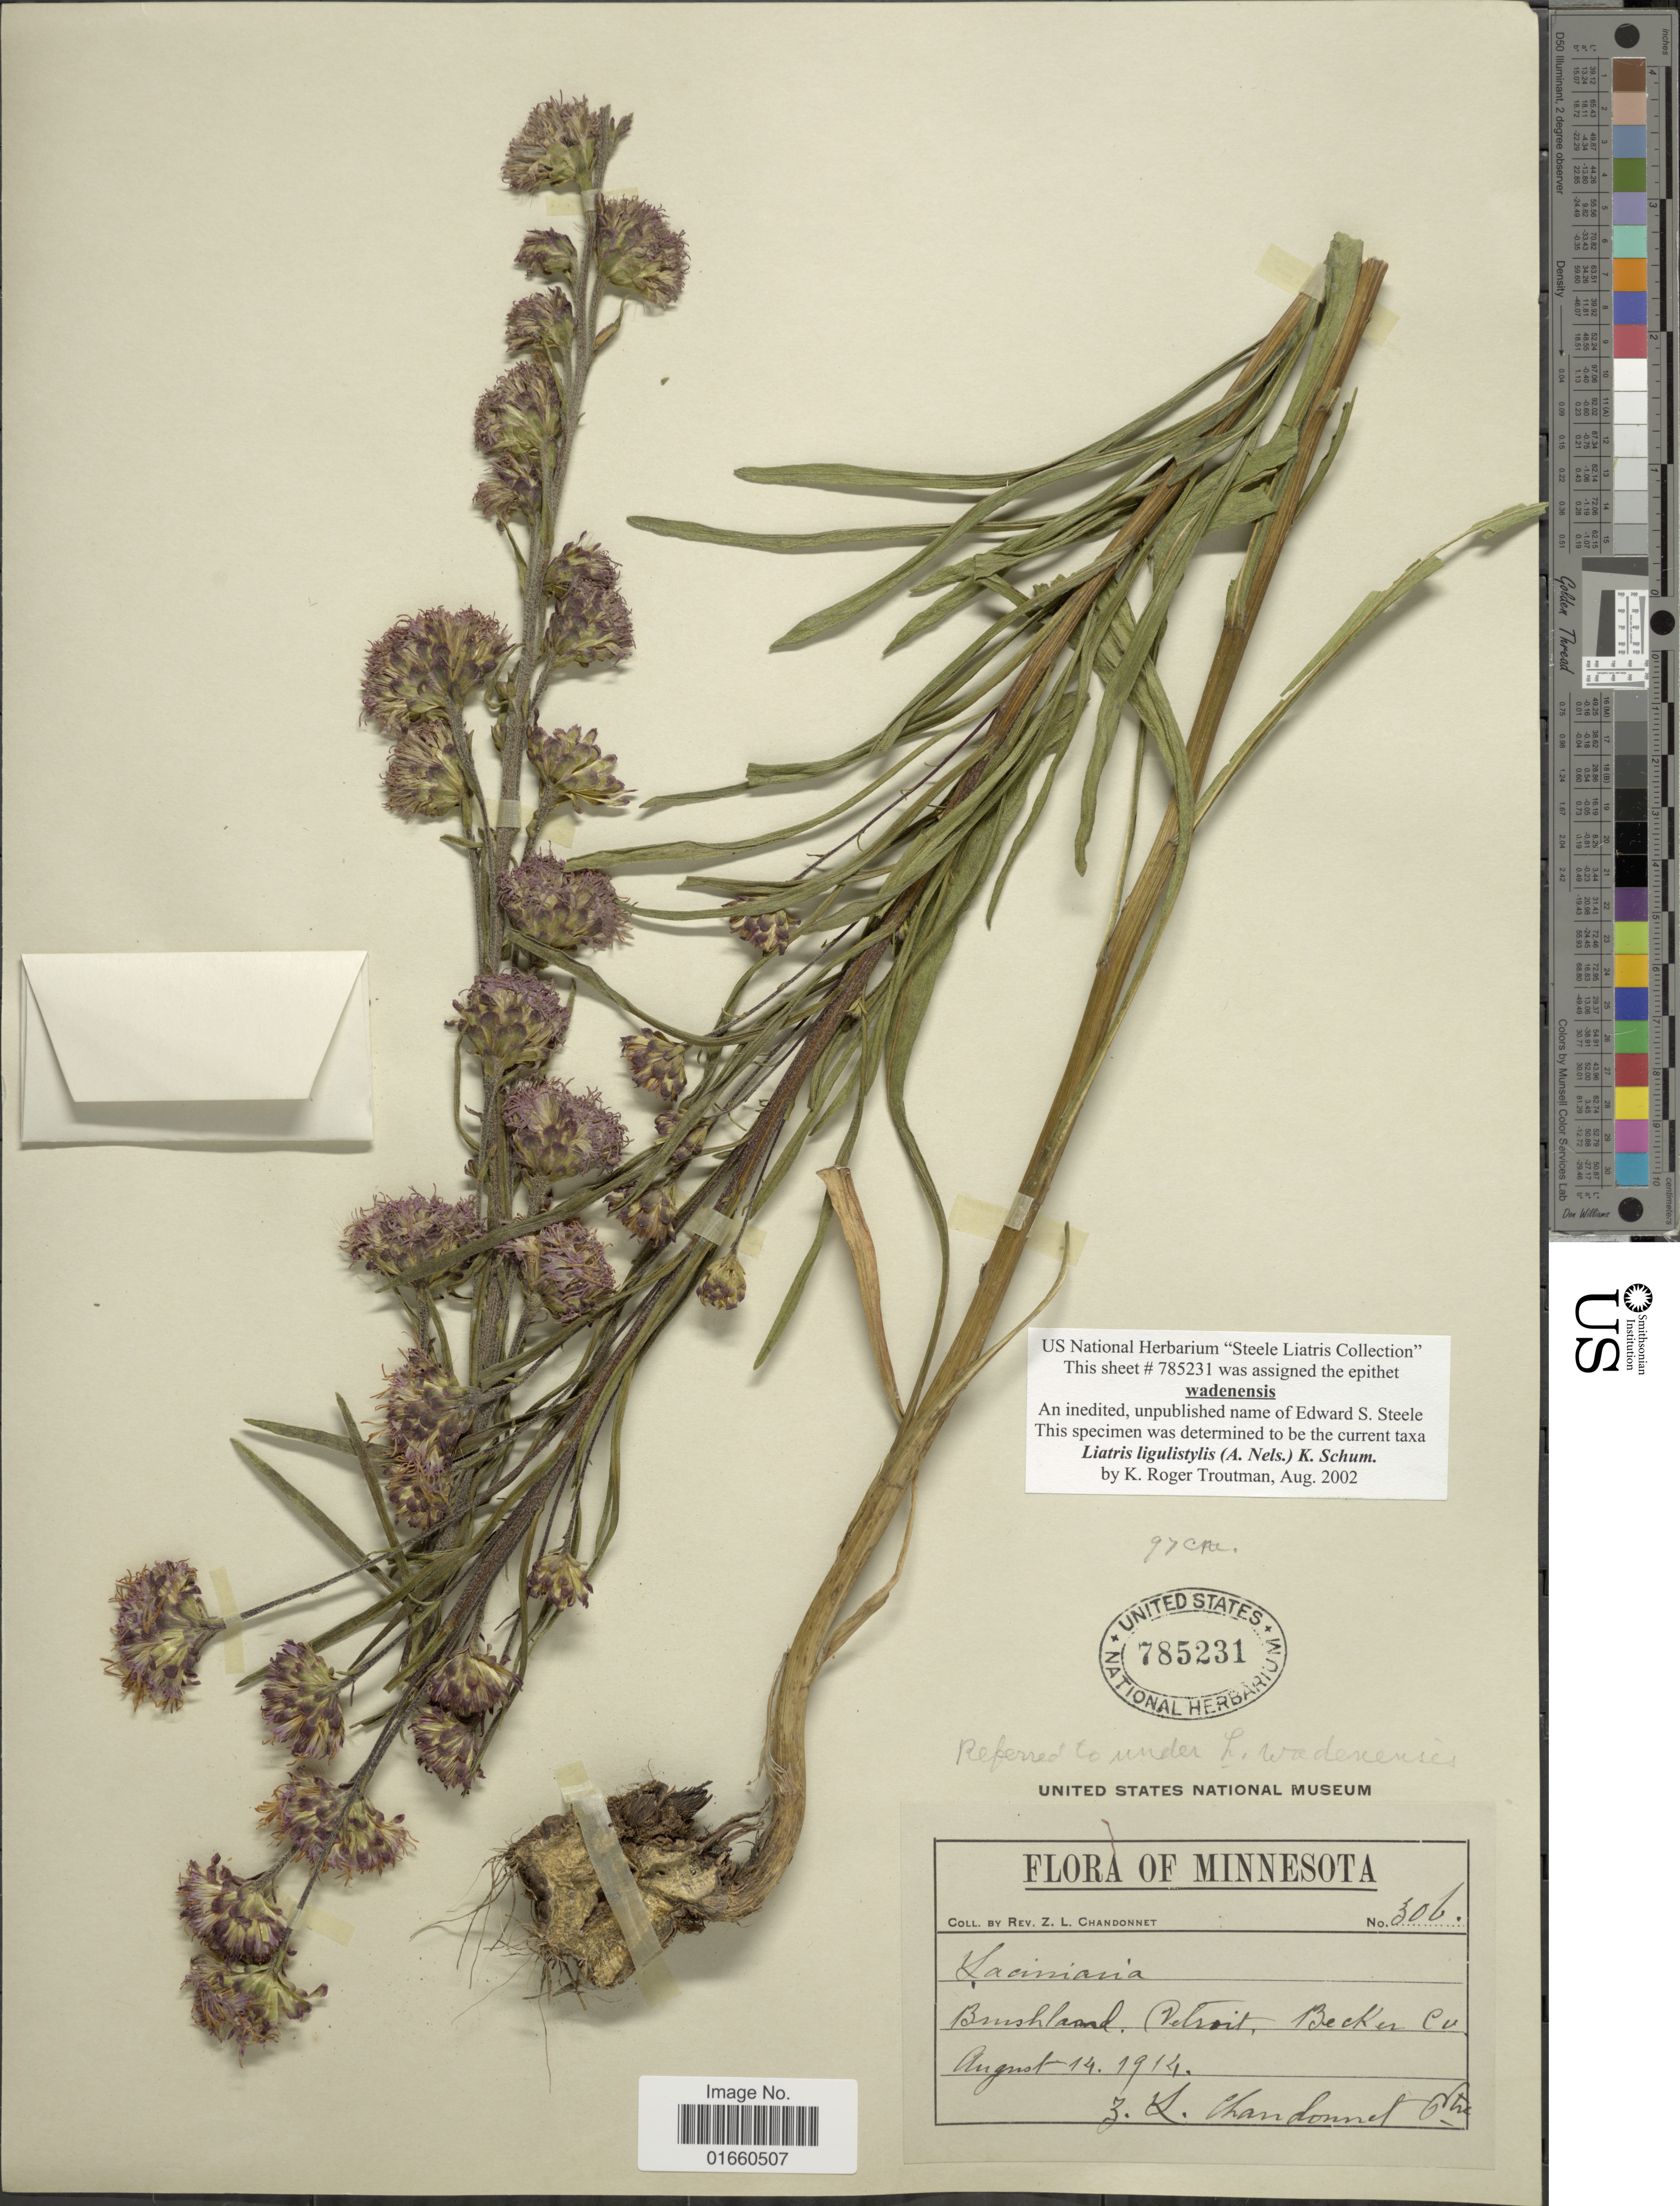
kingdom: Plantae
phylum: Tracheophyta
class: Magnoliopsida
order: Asterales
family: Asteraceae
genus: Liatris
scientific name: Liatris ligulistylis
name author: (A. Nelson) K. Schum.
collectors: Z. Chandonnet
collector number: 306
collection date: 1914-08-14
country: United States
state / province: Minnesota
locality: Brushland, Detroit, Becker Co.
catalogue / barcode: US 785231